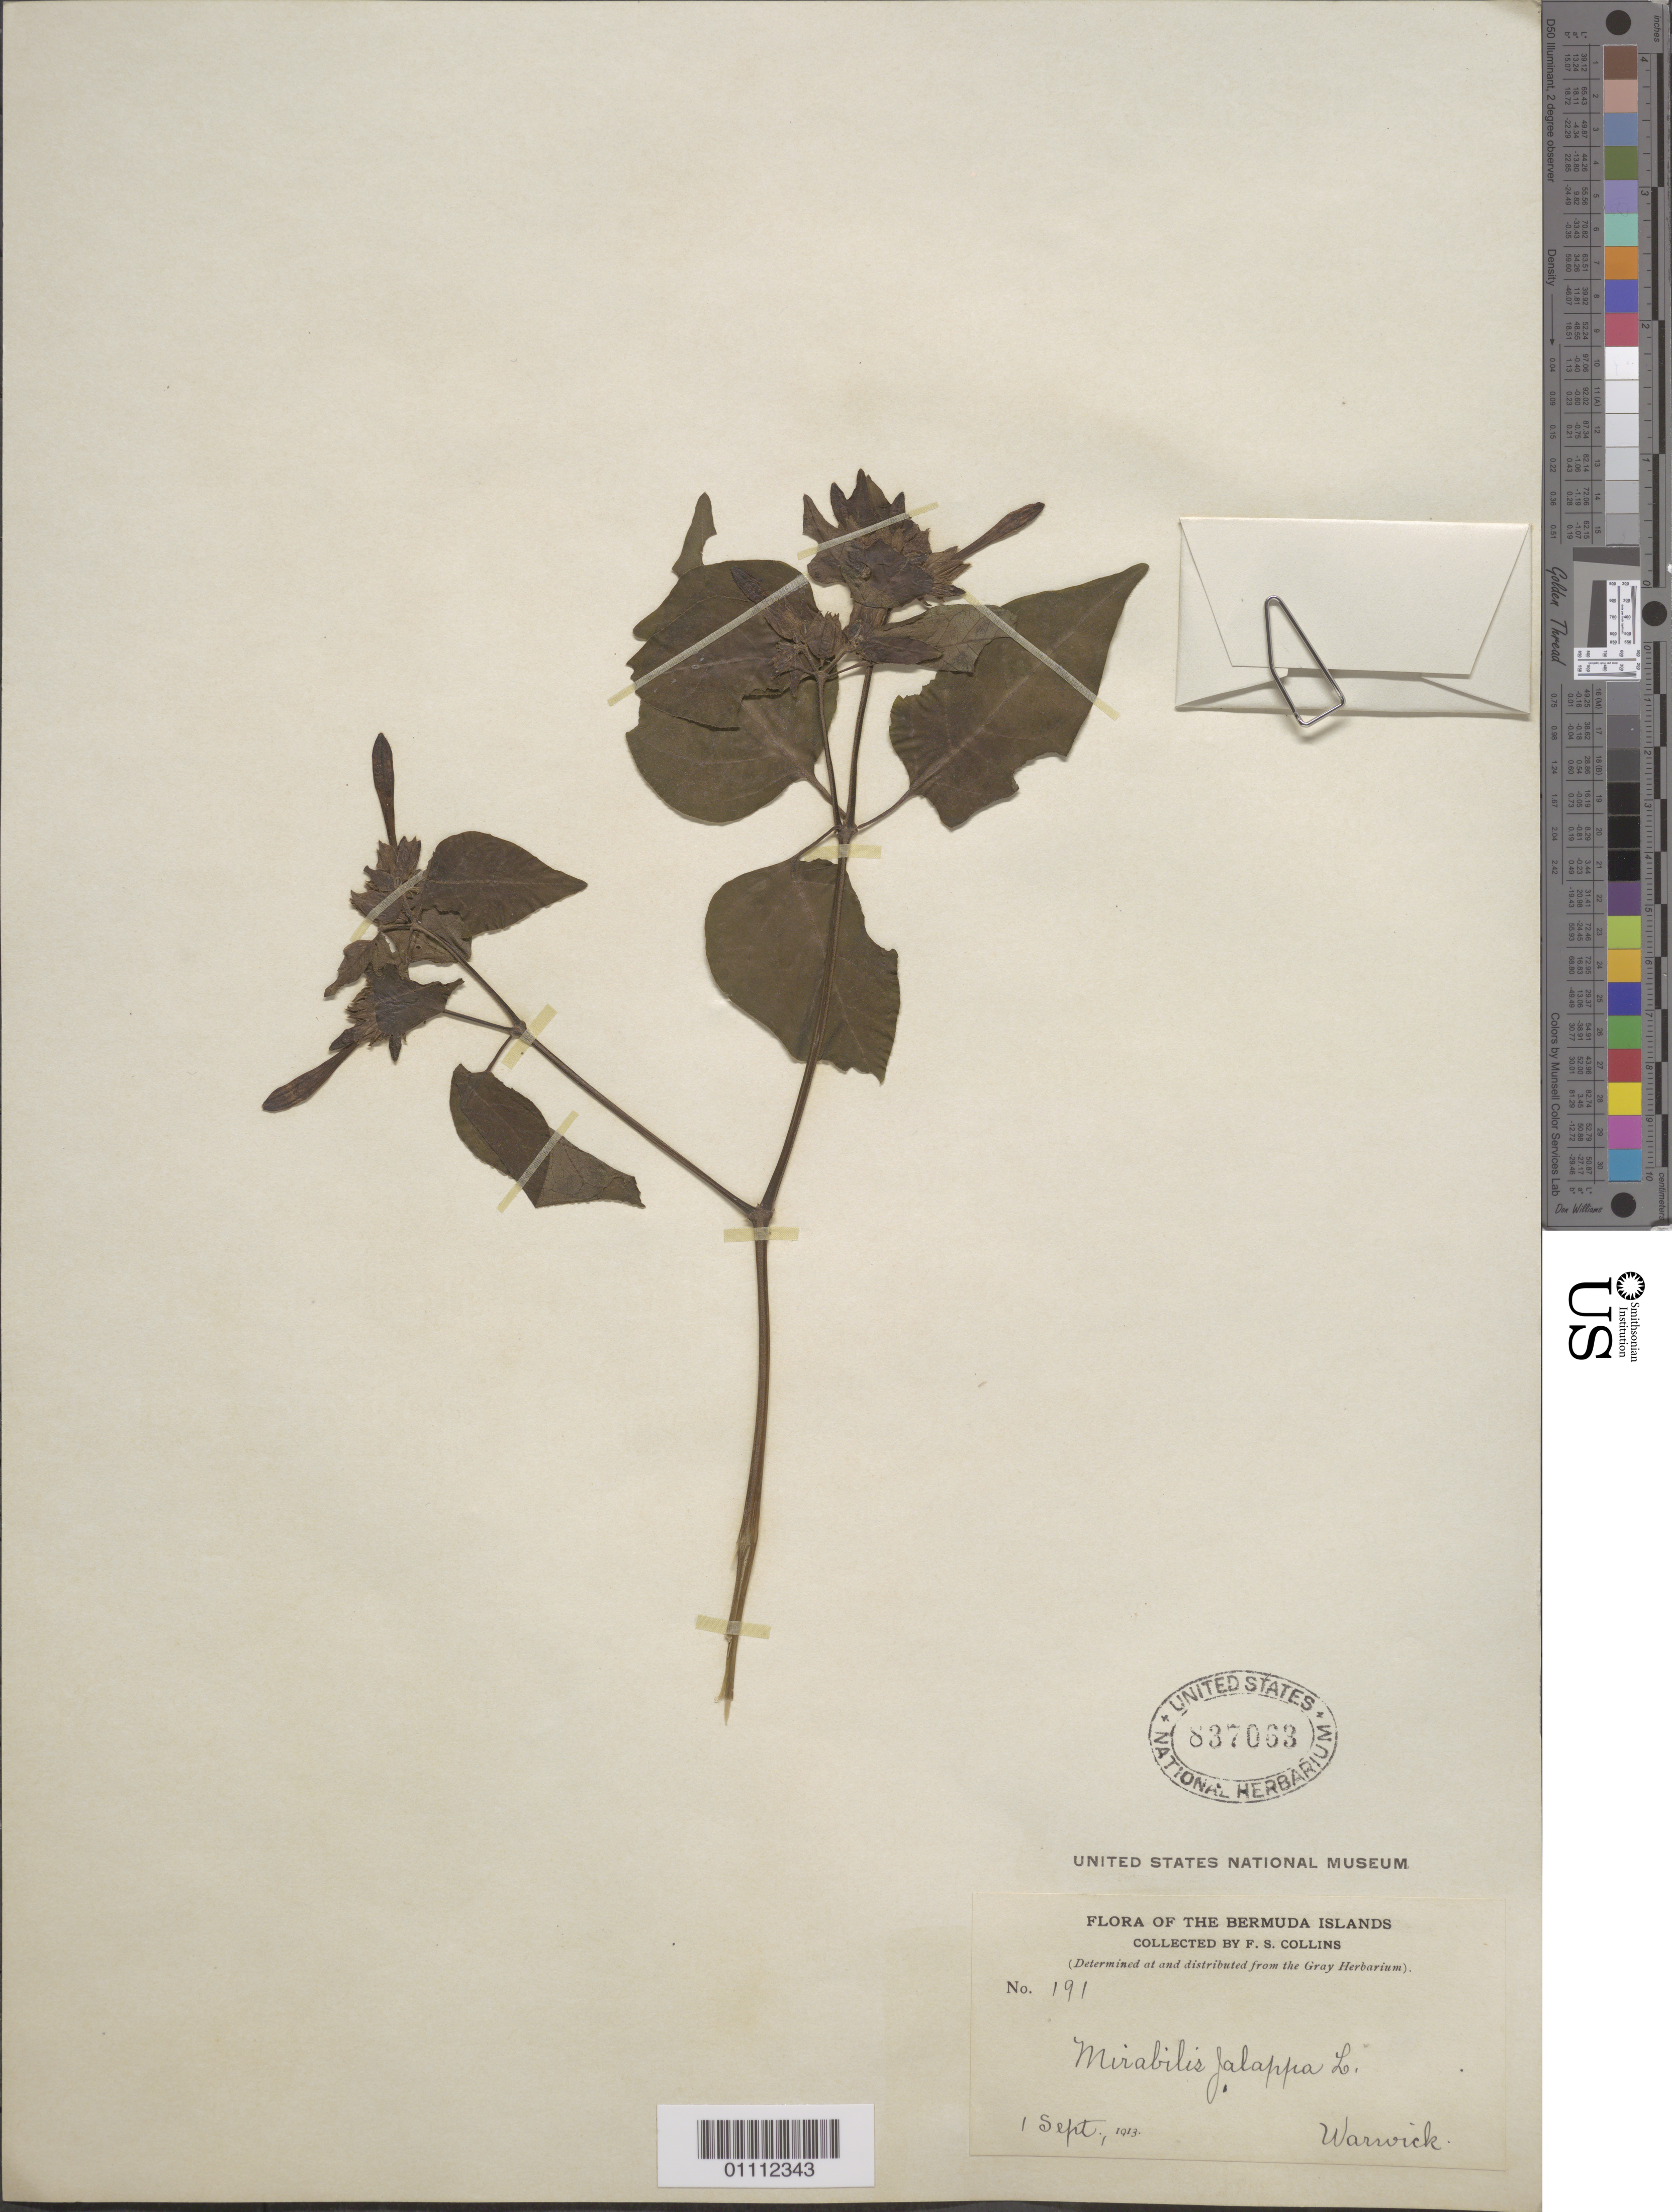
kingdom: Plantae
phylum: Tracheophyta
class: Magnoliopsida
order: Caryophyllales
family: Nyctaginaceae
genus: Mirabilis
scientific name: Mirabilis jalapa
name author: L.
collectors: F. Collins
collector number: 191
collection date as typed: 01 Sep 1913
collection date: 1913-09-01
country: Bermuda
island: Bermuda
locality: Warwick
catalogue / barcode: US 837063